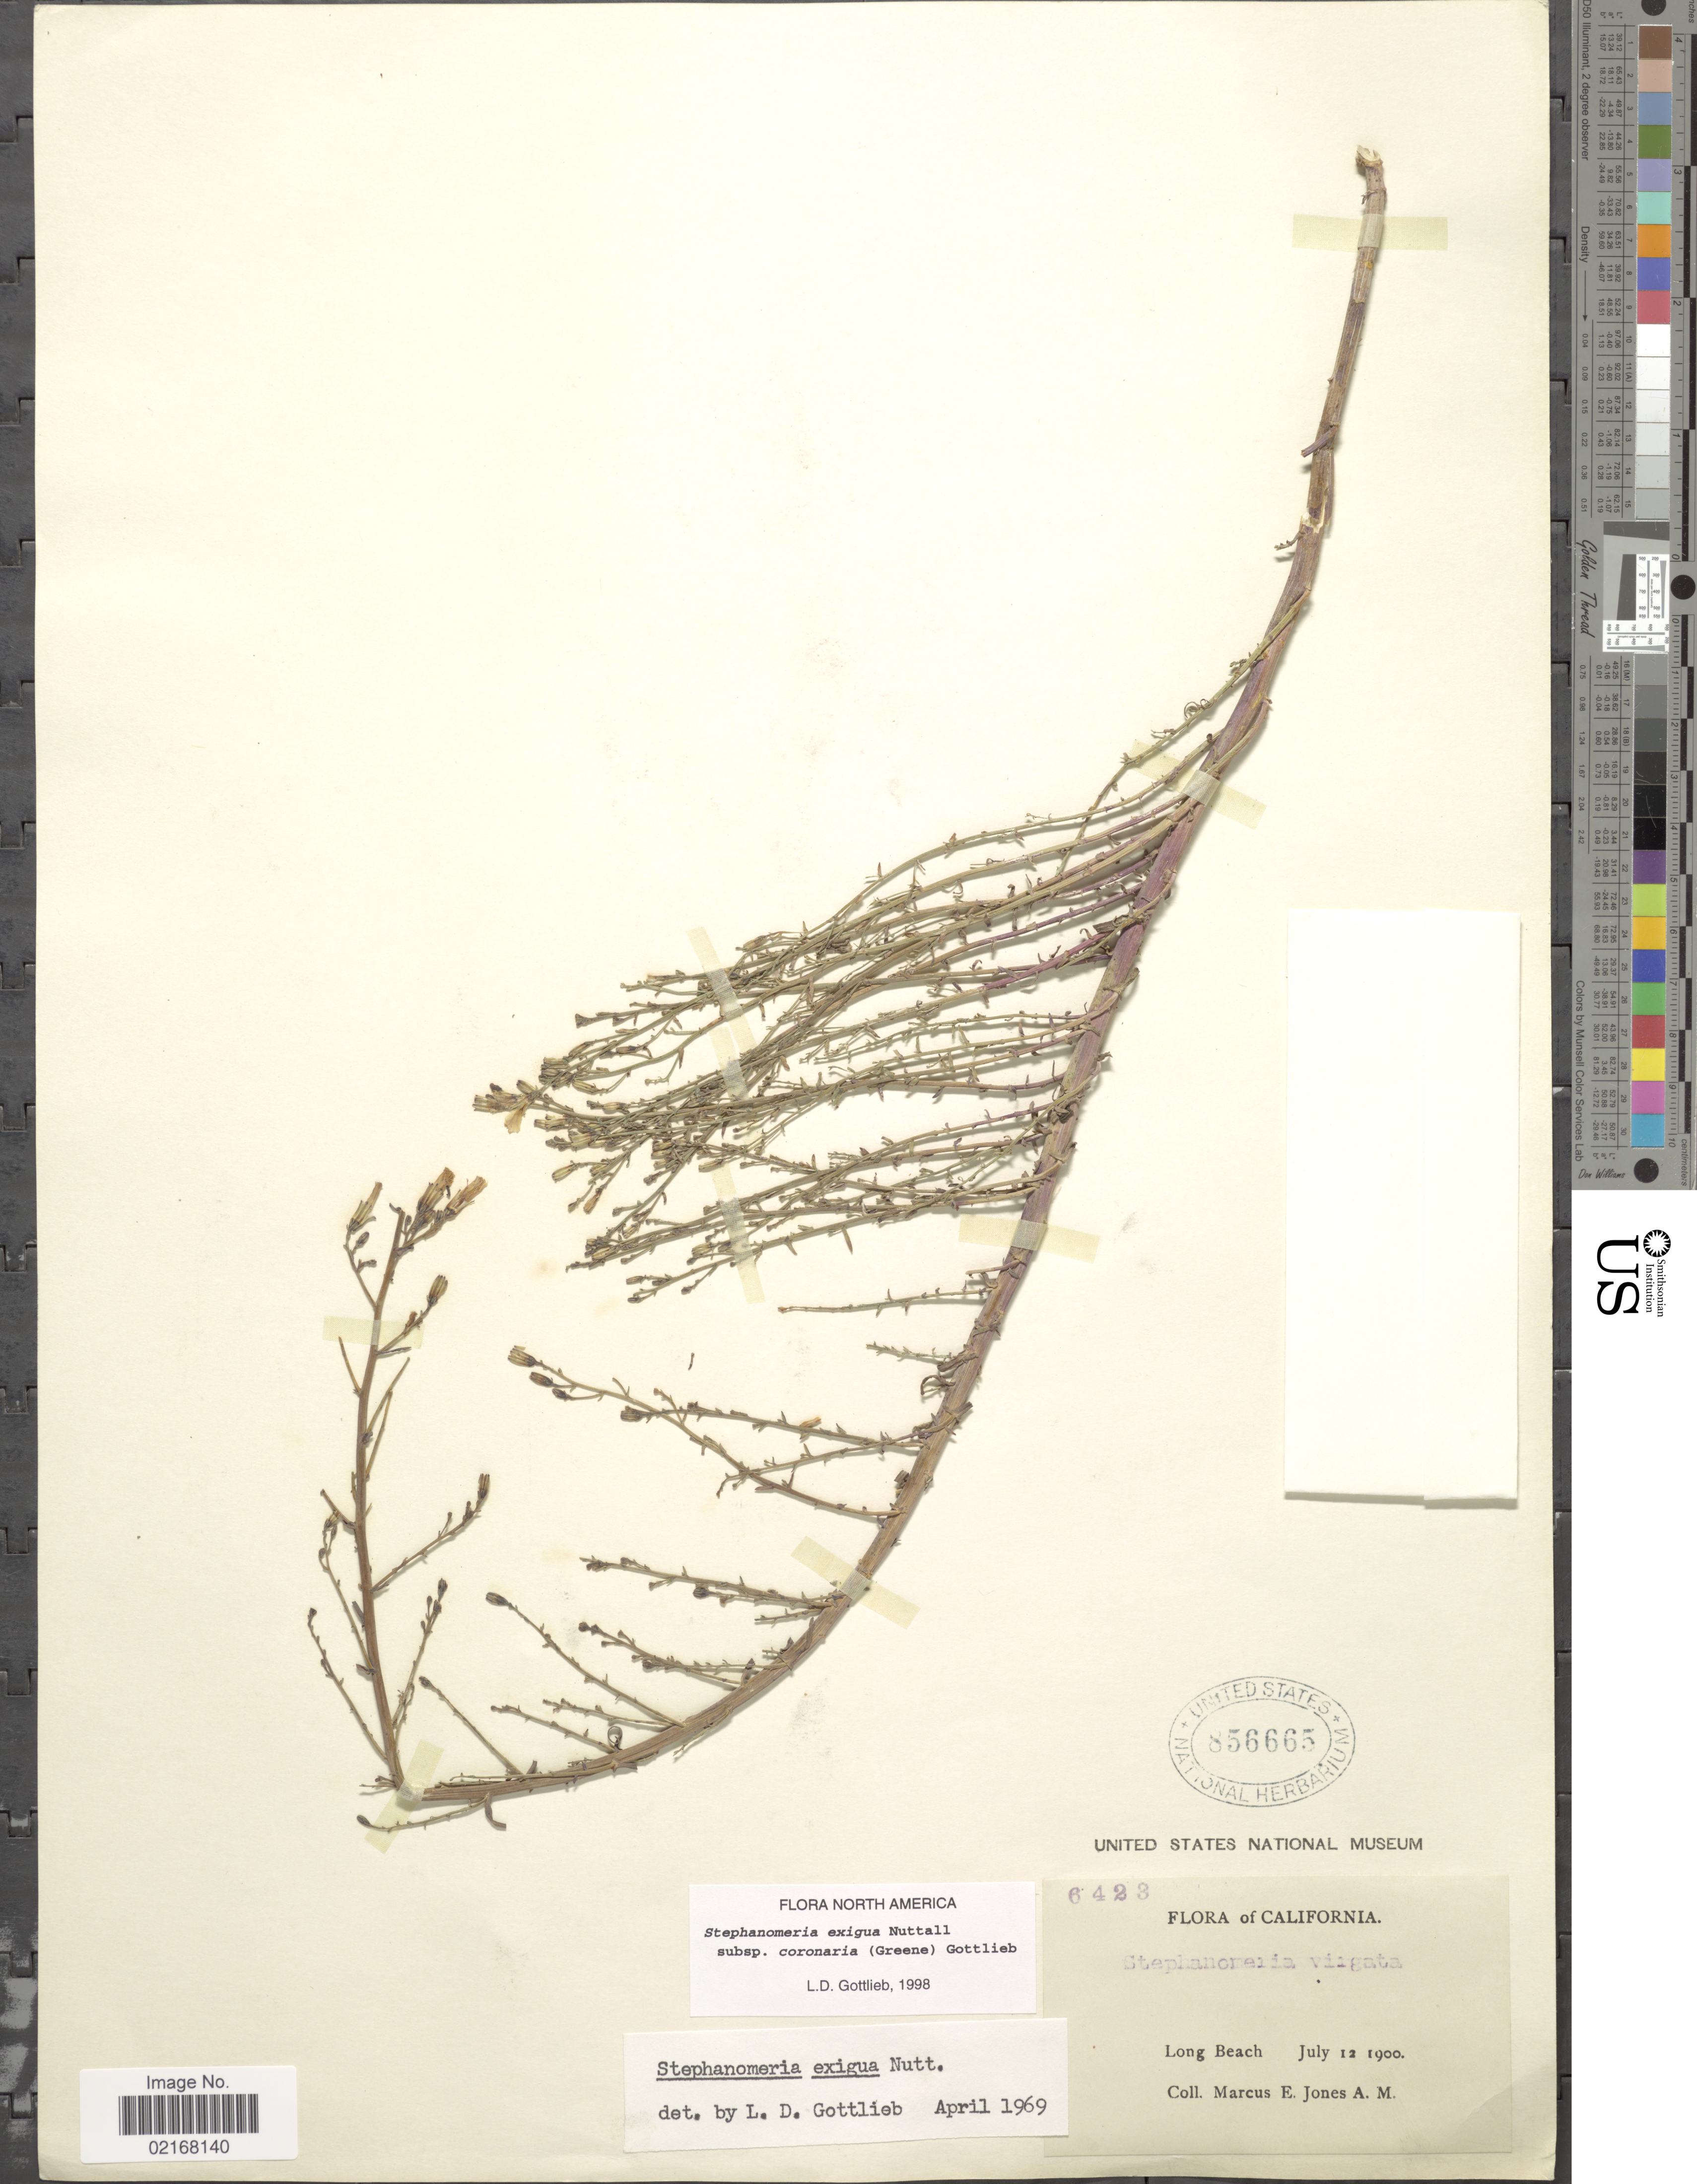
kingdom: Plantae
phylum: Tracheophyta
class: Magnoliopsida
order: Asterales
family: Asteraceae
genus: Stephanomeria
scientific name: Stephanomeria exigua subsp. coronaria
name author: (Greene) Gottlieb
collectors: M. E. Jones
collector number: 6423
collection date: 1900-07-12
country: United States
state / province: California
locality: Long Beach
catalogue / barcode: US 856665